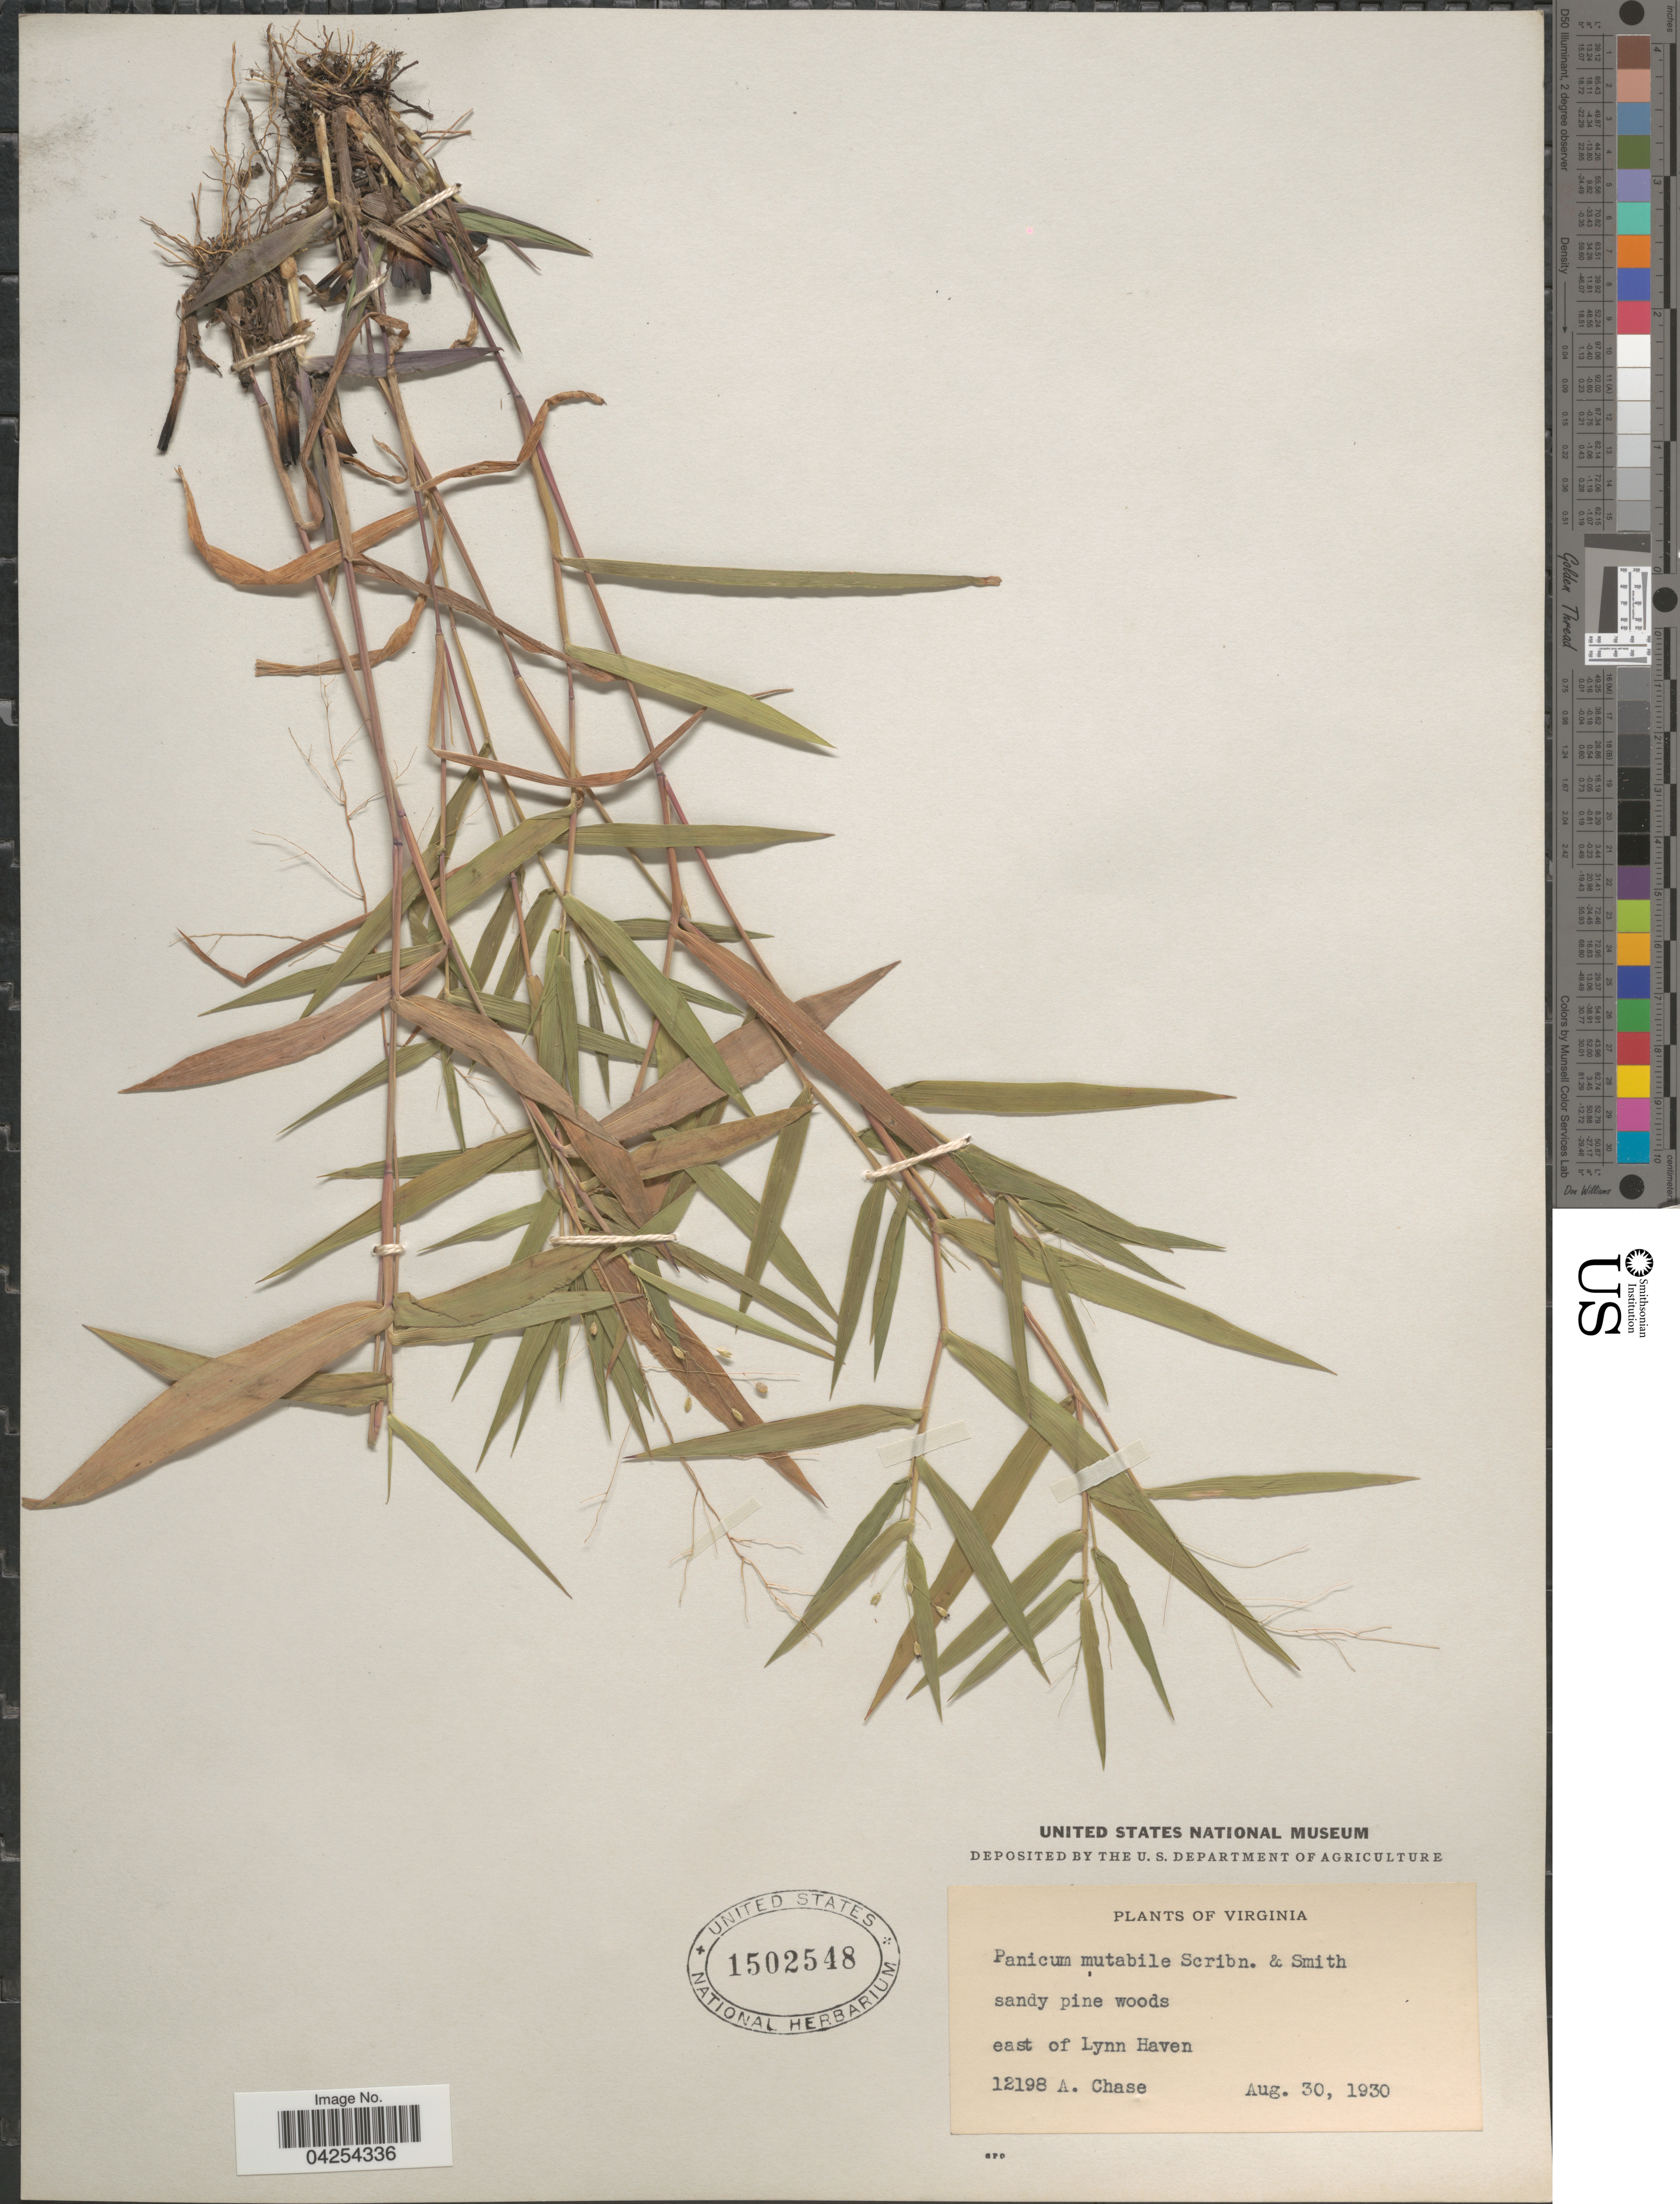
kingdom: Plantae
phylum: Tracheophyta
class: Liliopsida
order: Poales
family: Poaceae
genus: Dichanthelium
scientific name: Dichanthelium commutatum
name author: (Schult.) Gould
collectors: A. Chase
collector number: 12198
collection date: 1930-08-30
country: United States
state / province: Virginia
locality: East of Lynn Haven.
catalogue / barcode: US 1502548